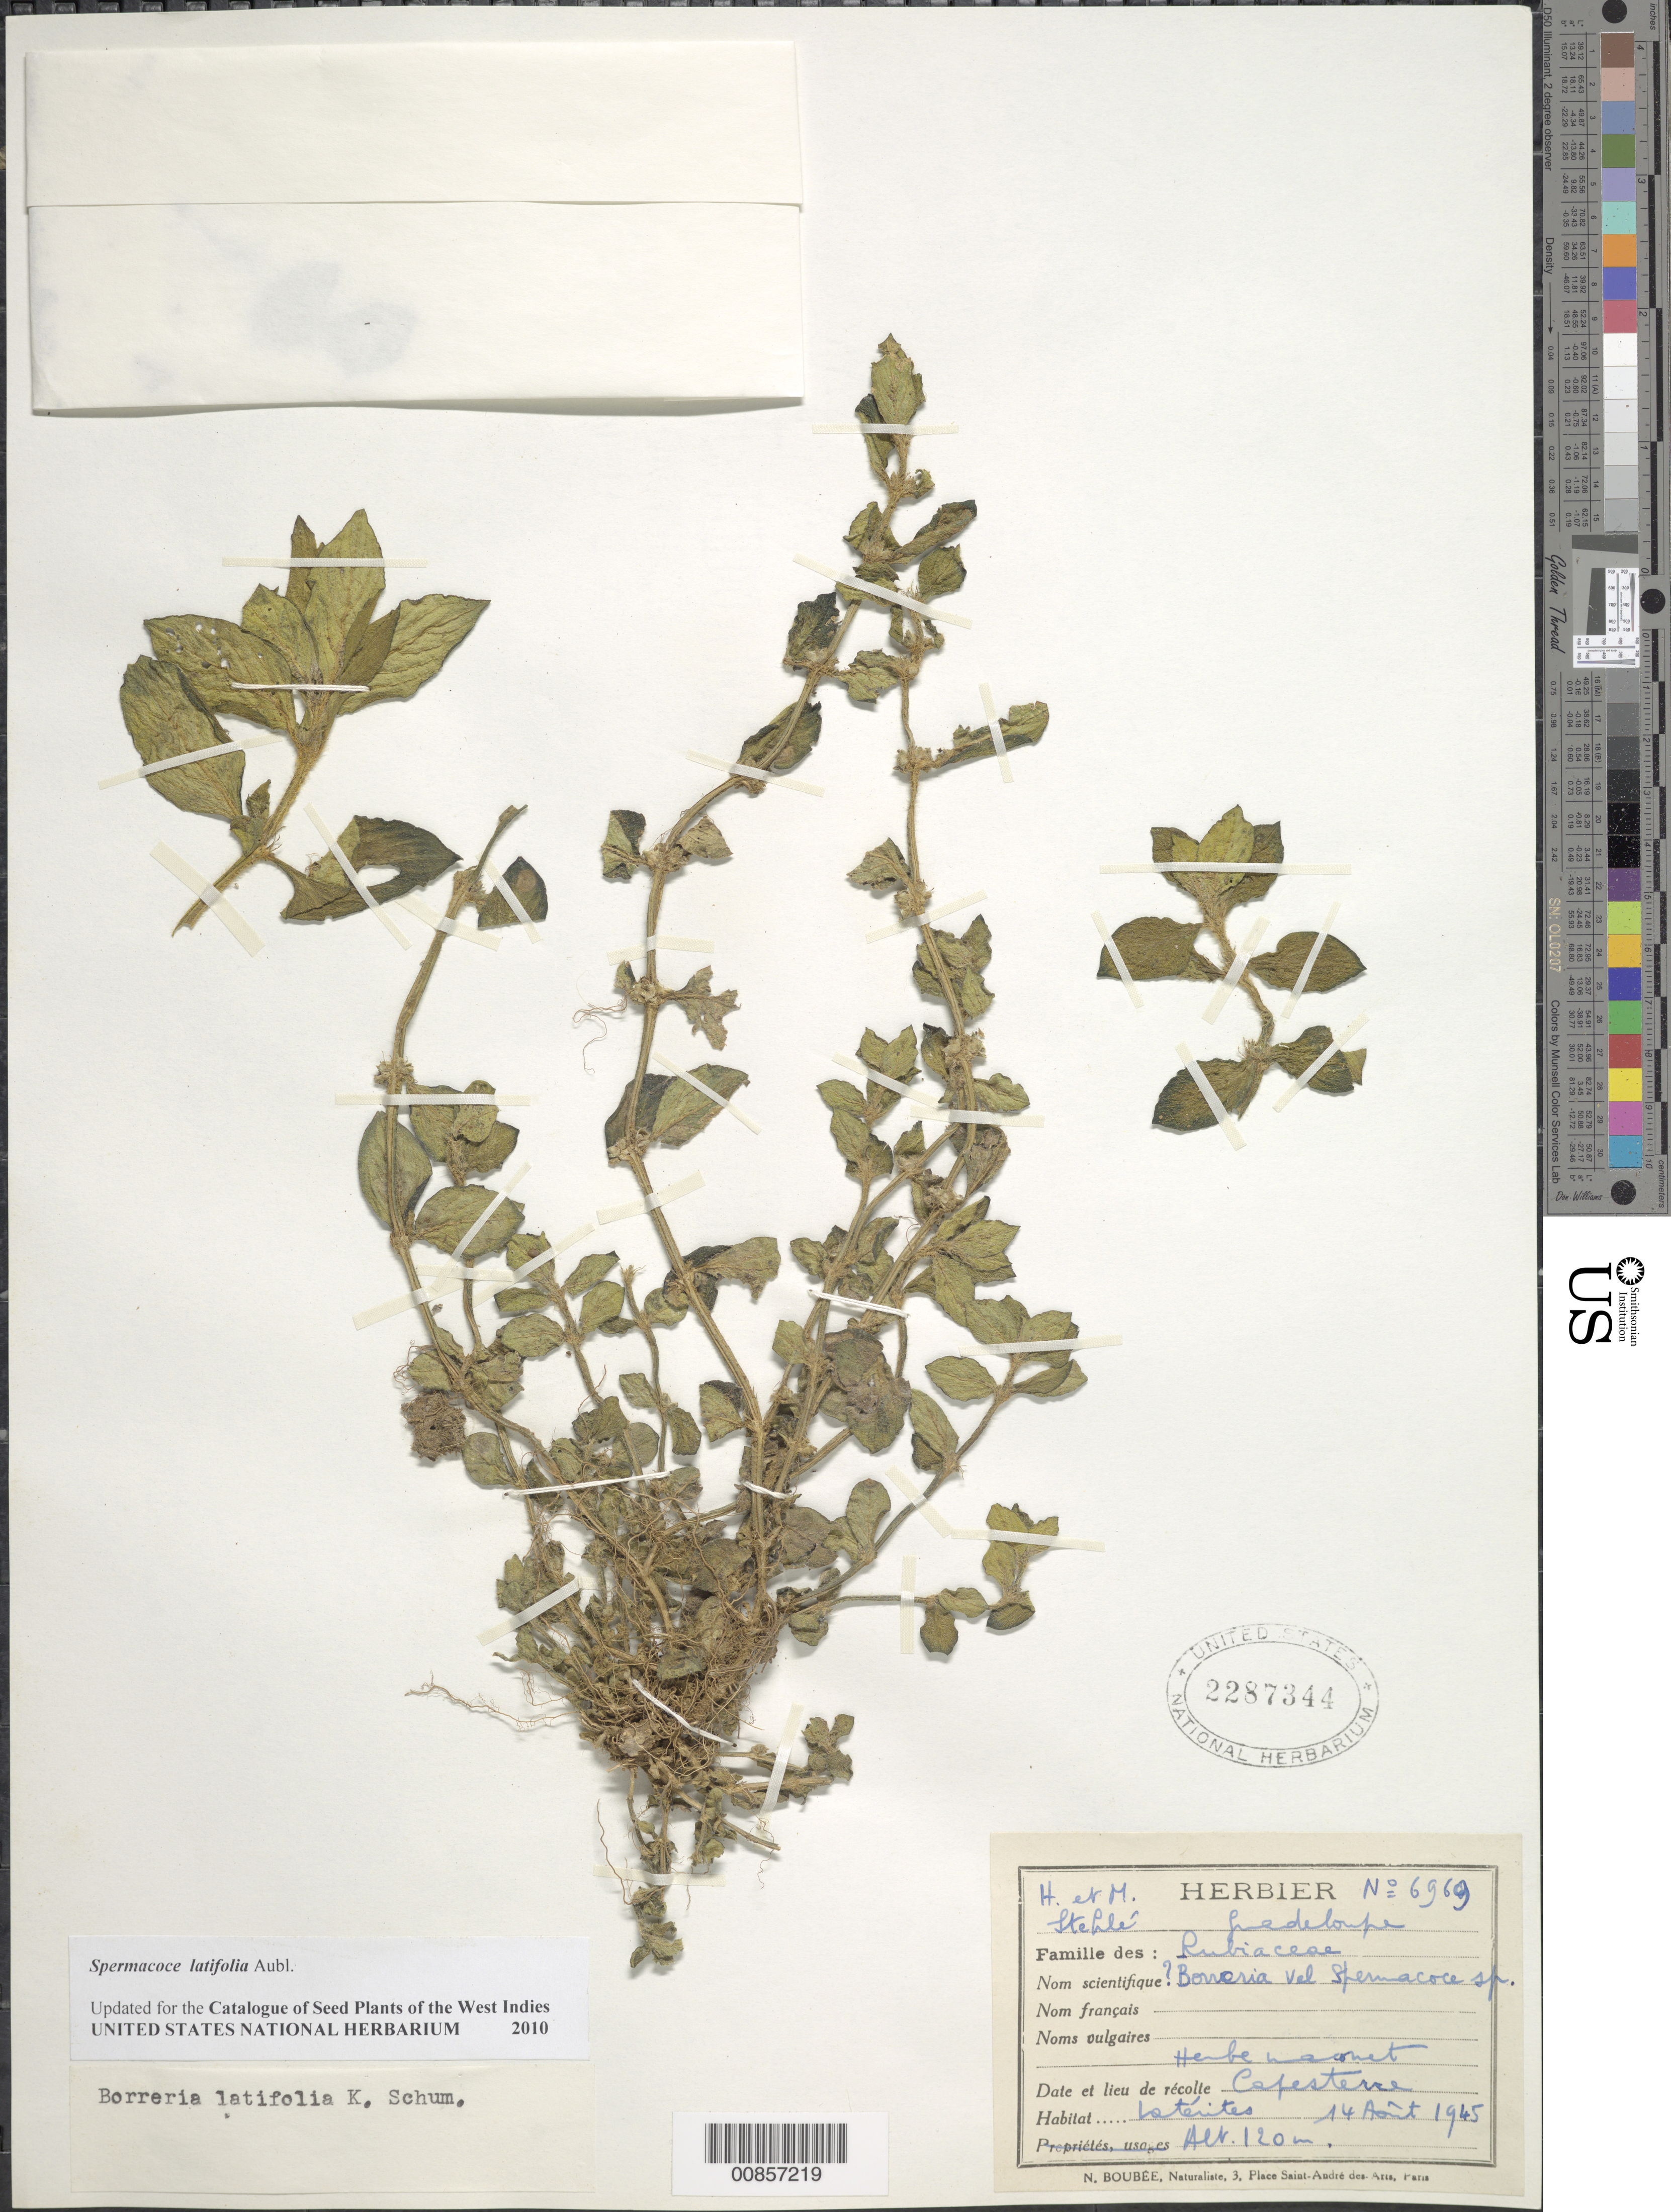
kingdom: Plantae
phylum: Tracheophyta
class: Magnoliopsida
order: Gentianales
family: Rubiaceae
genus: Spermacoce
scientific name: Spermacoce latifolia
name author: Aubl.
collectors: H. Stehlé & M. Stehlé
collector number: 6969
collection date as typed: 14 Aug 1945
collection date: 1945-08-14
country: Guadeloupe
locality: Cafesterr, hauteurs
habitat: Sur latérites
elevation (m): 120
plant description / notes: Common name: Herbe macornet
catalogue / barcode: US 2287344